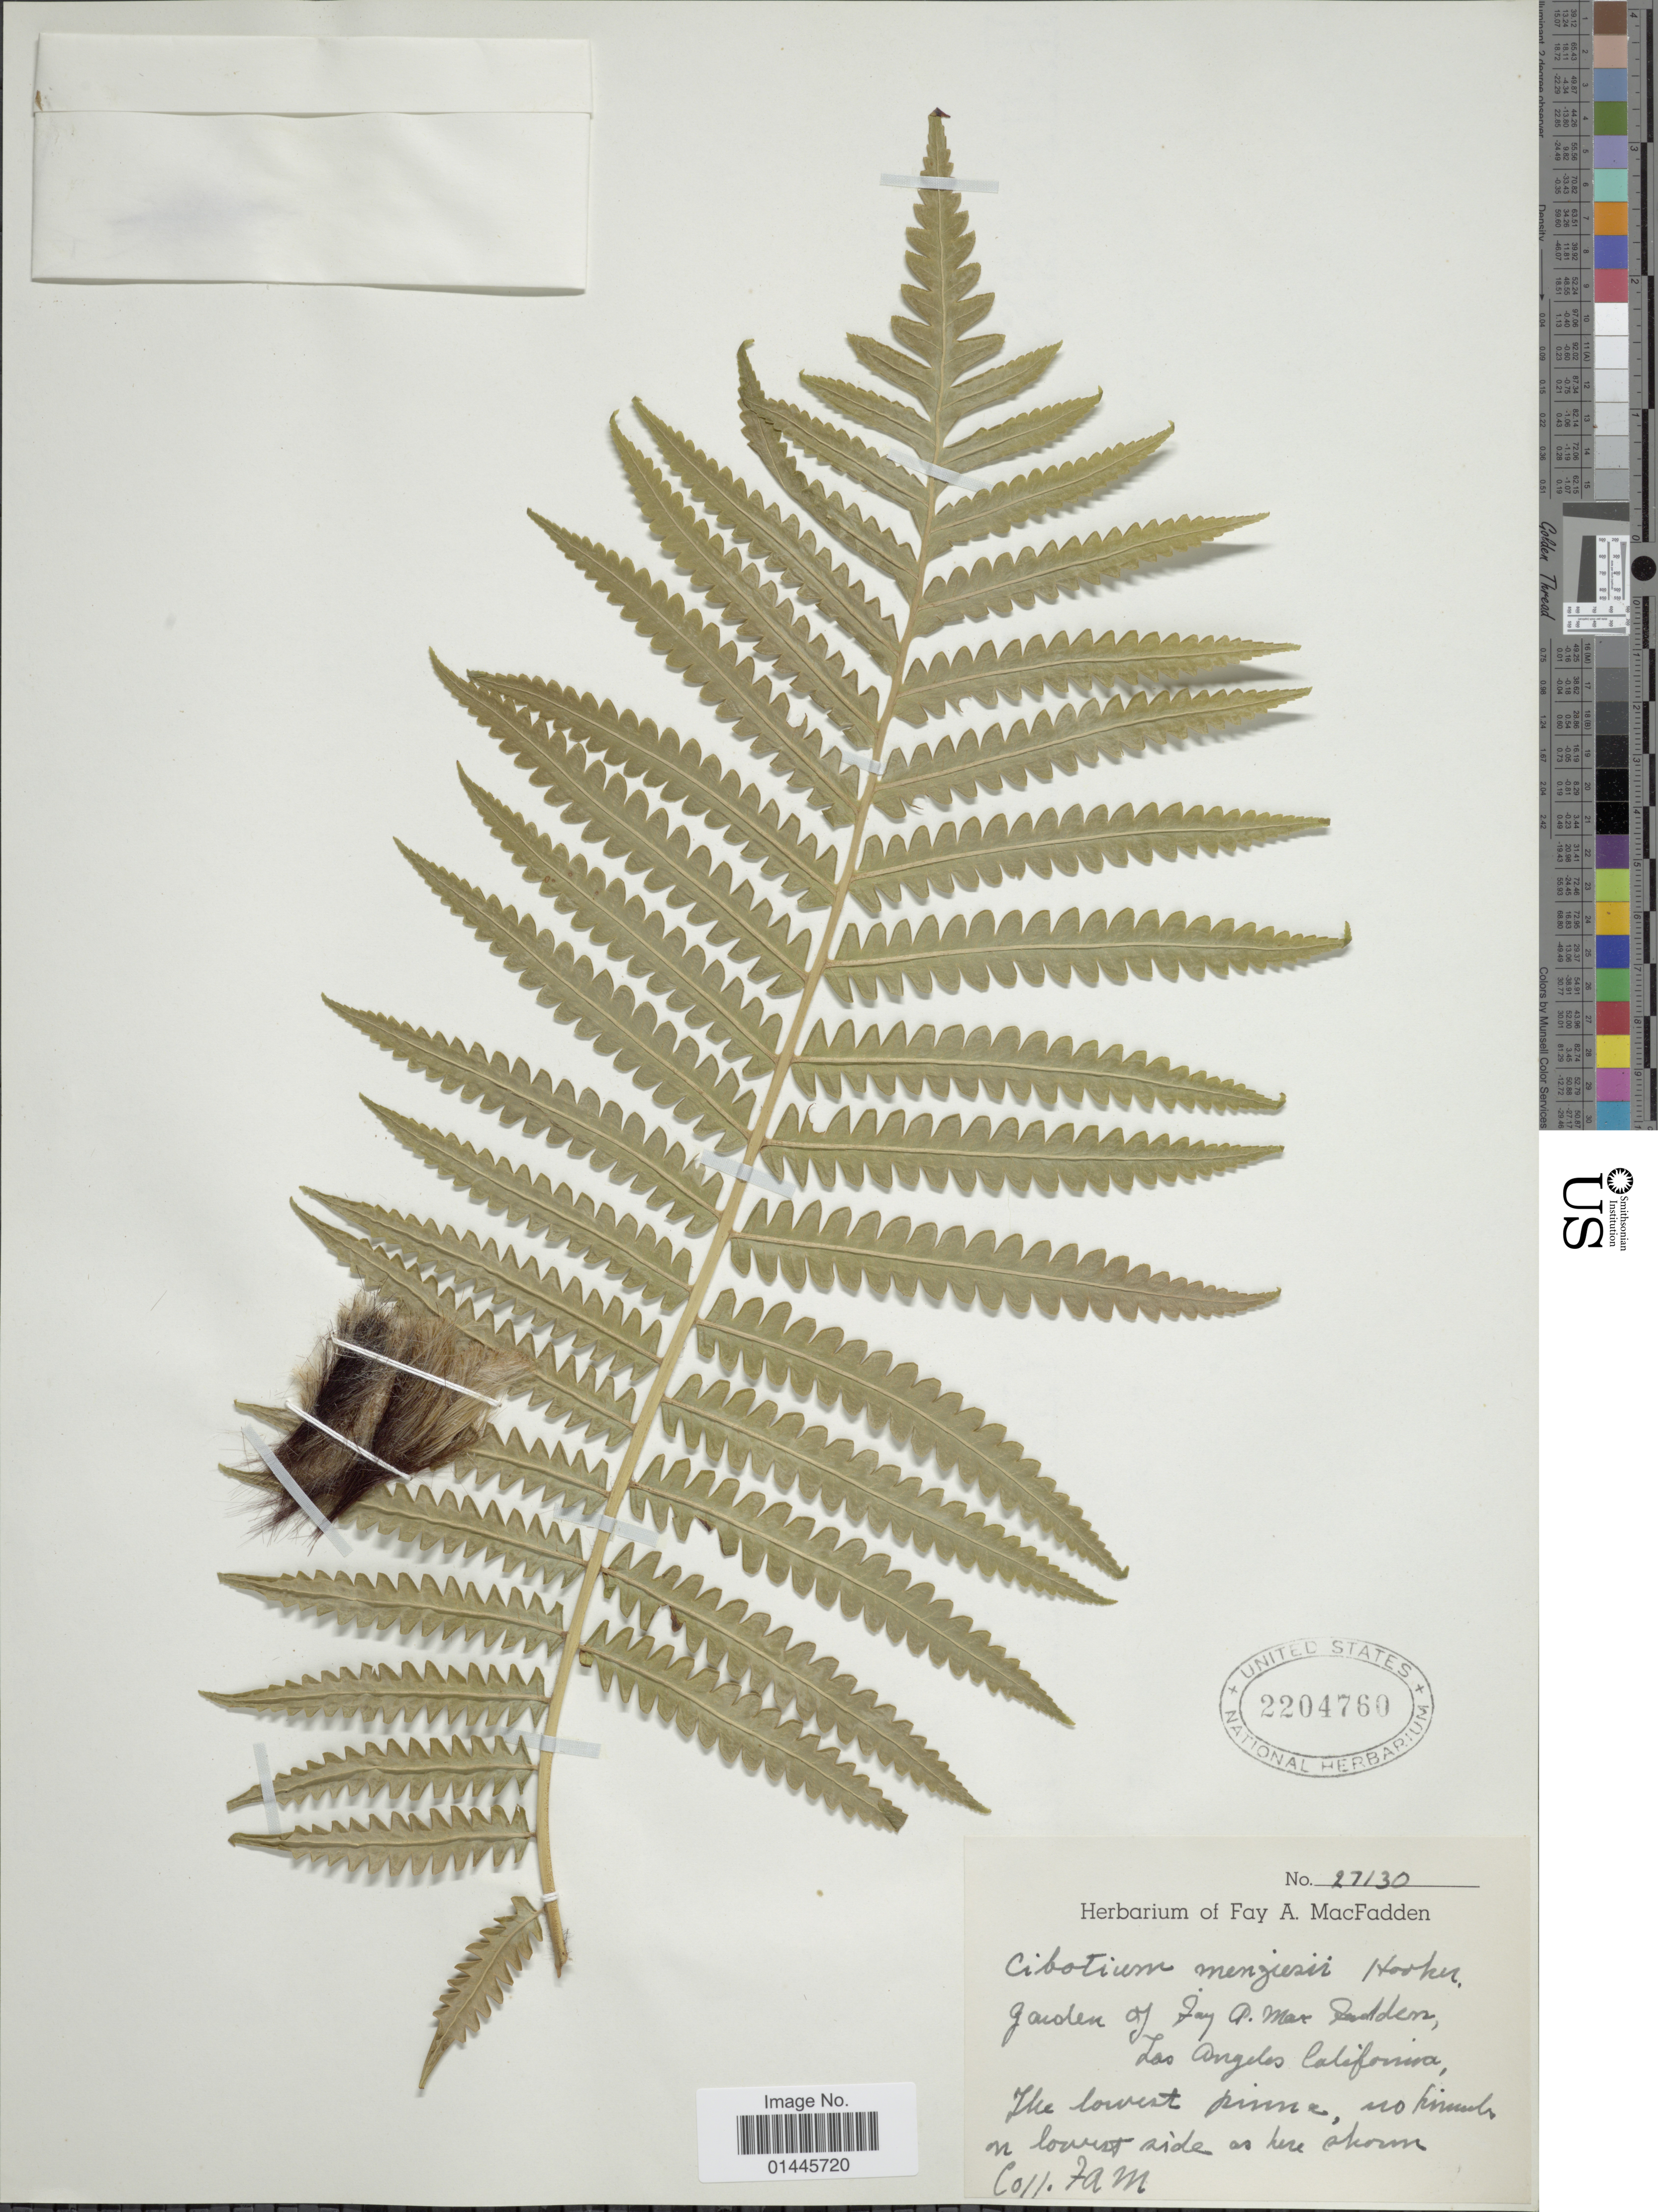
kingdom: Plantae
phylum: Tracheophyta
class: Polypodiopsida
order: Cyatheales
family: Cibotiaceae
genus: Cibotium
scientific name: Cibotium menziesii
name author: Hook.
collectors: F. MacFadden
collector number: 27130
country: United States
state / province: California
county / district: Los Angeles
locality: Los Angeles.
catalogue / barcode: US 2204760